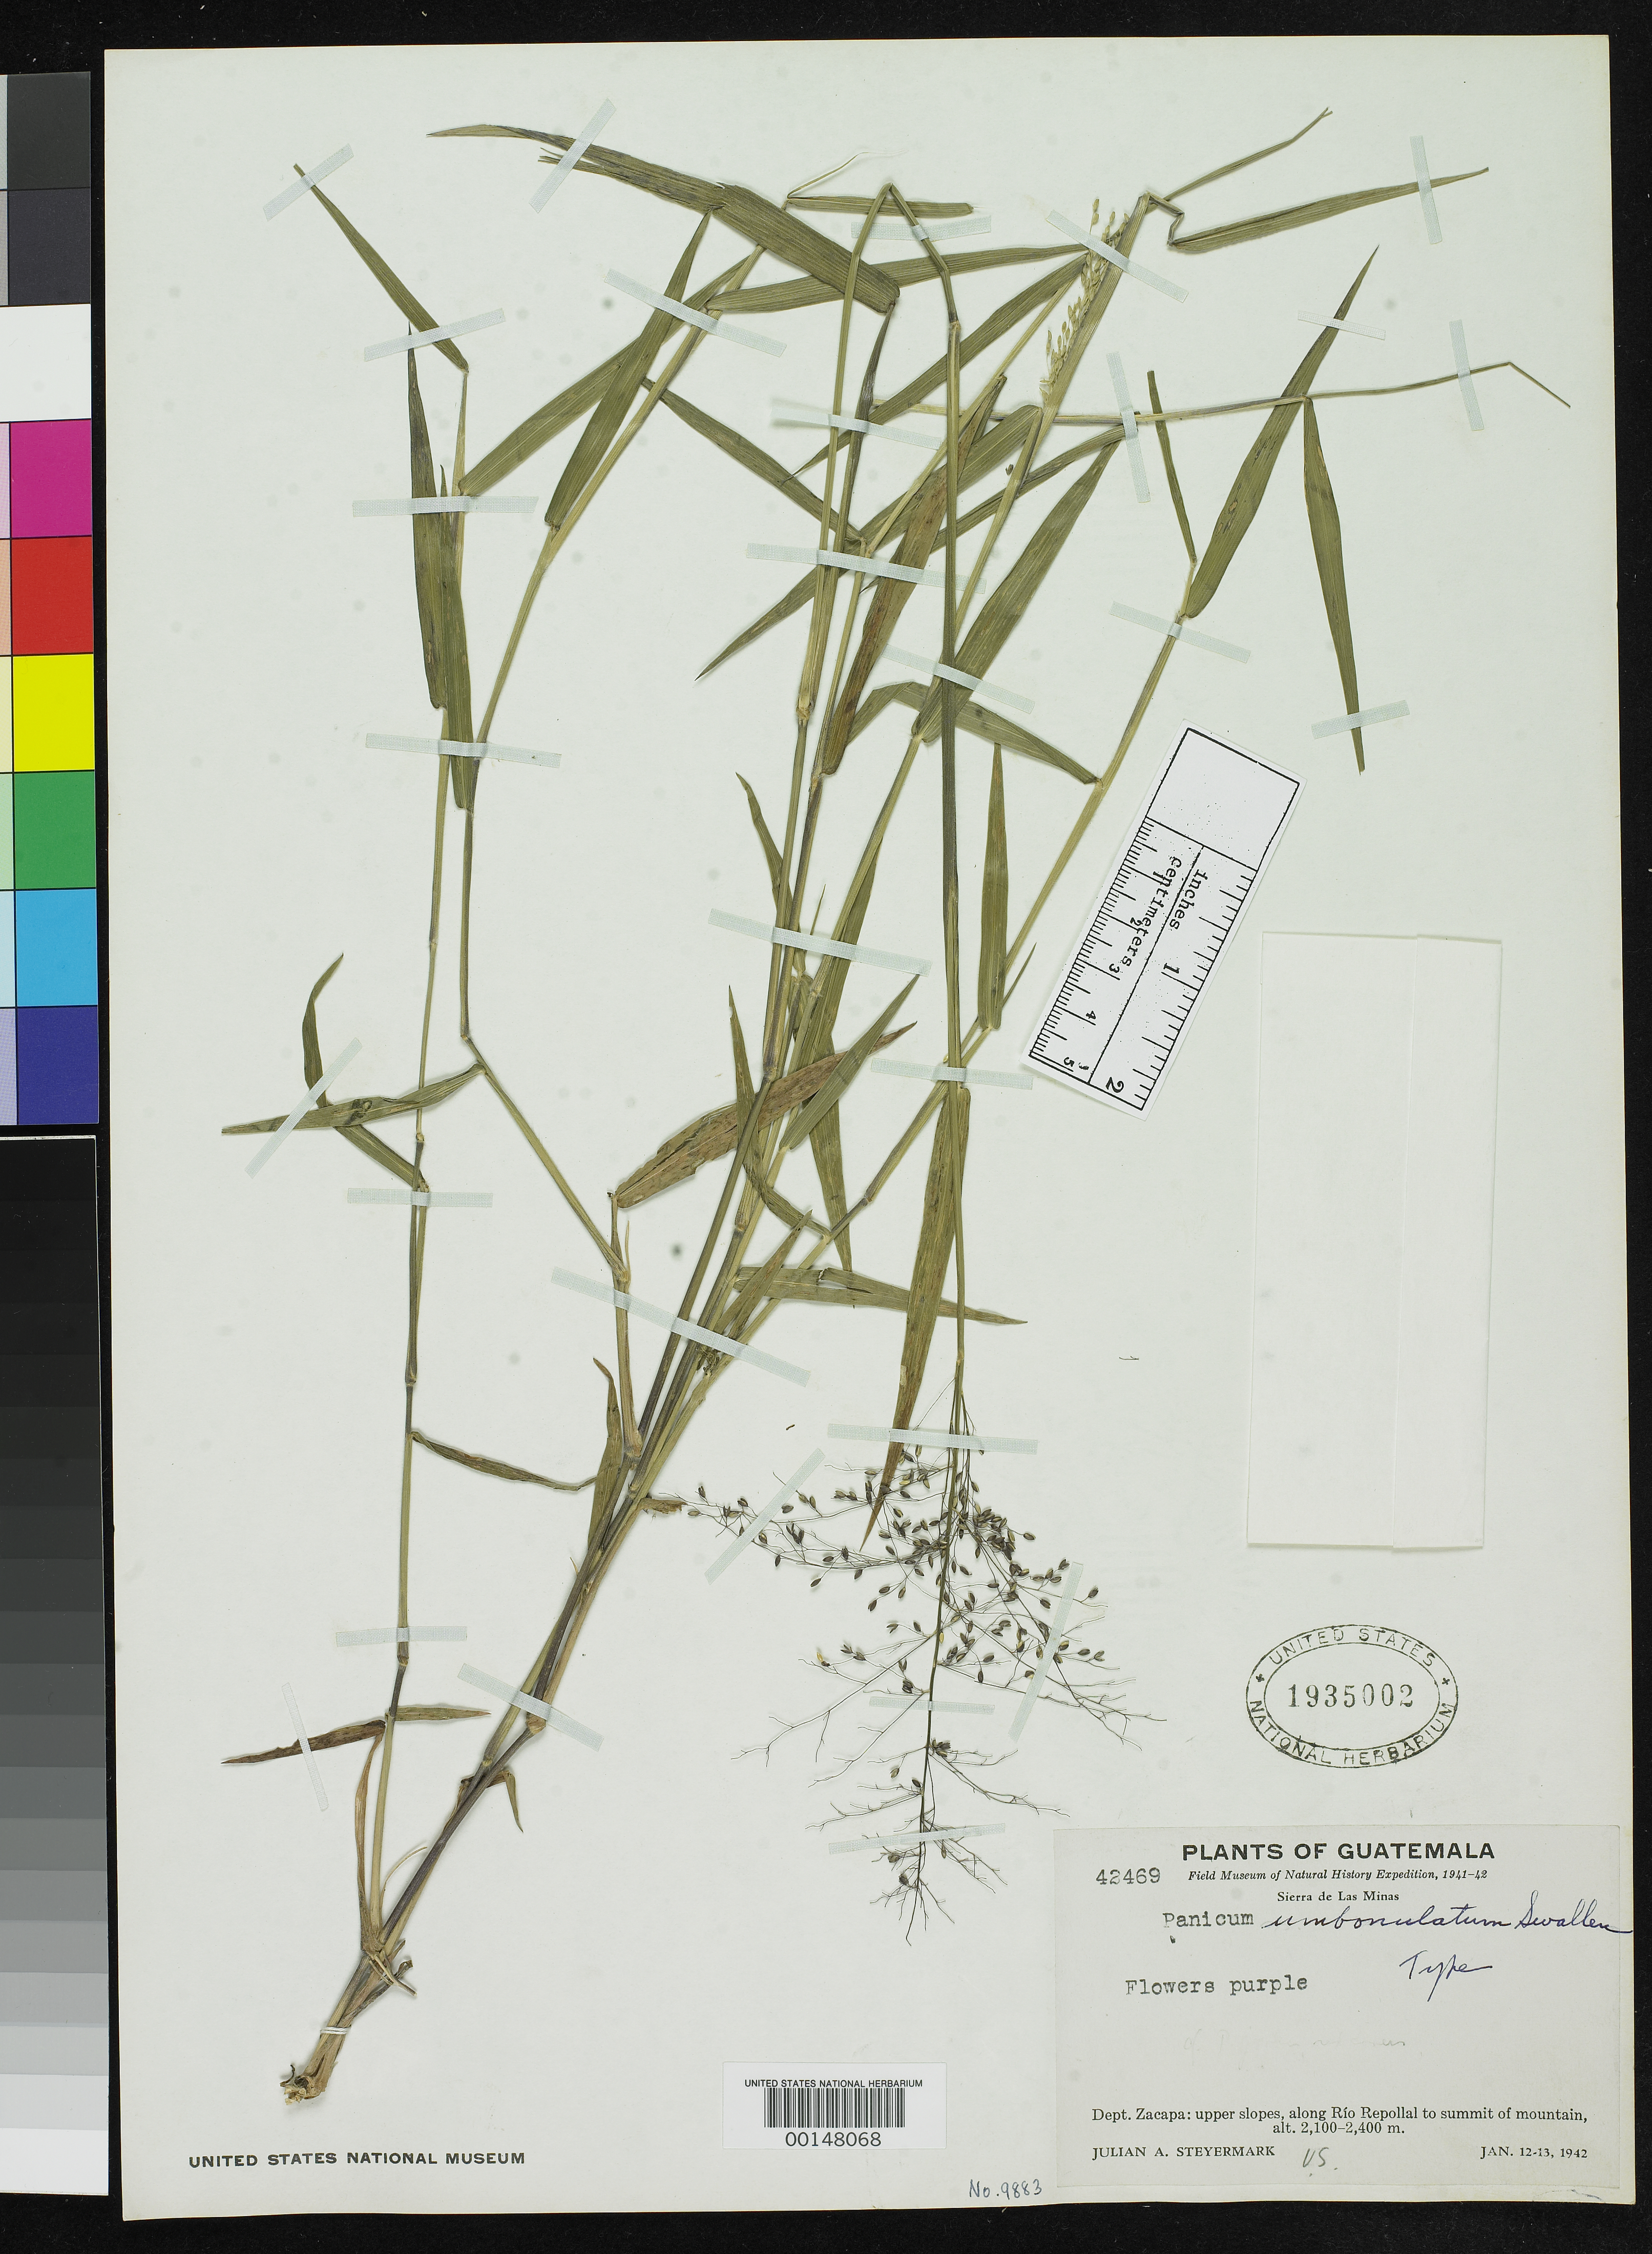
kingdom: Plantae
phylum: Tracheophyta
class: Liliopsida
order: Poales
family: Poaceae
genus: Panicum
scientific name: Panicum umbonulatum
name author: Swallen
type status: Holotype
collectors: J. Steyermark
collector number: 42469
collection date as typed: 13 Jan 1942 to 13 Jan 1942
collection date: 1942-01-13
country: Guatemala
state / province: Zacapa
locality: Along Rio Repollal, Sierra de Las Minas.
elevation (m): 2100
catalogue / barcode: US 1935002